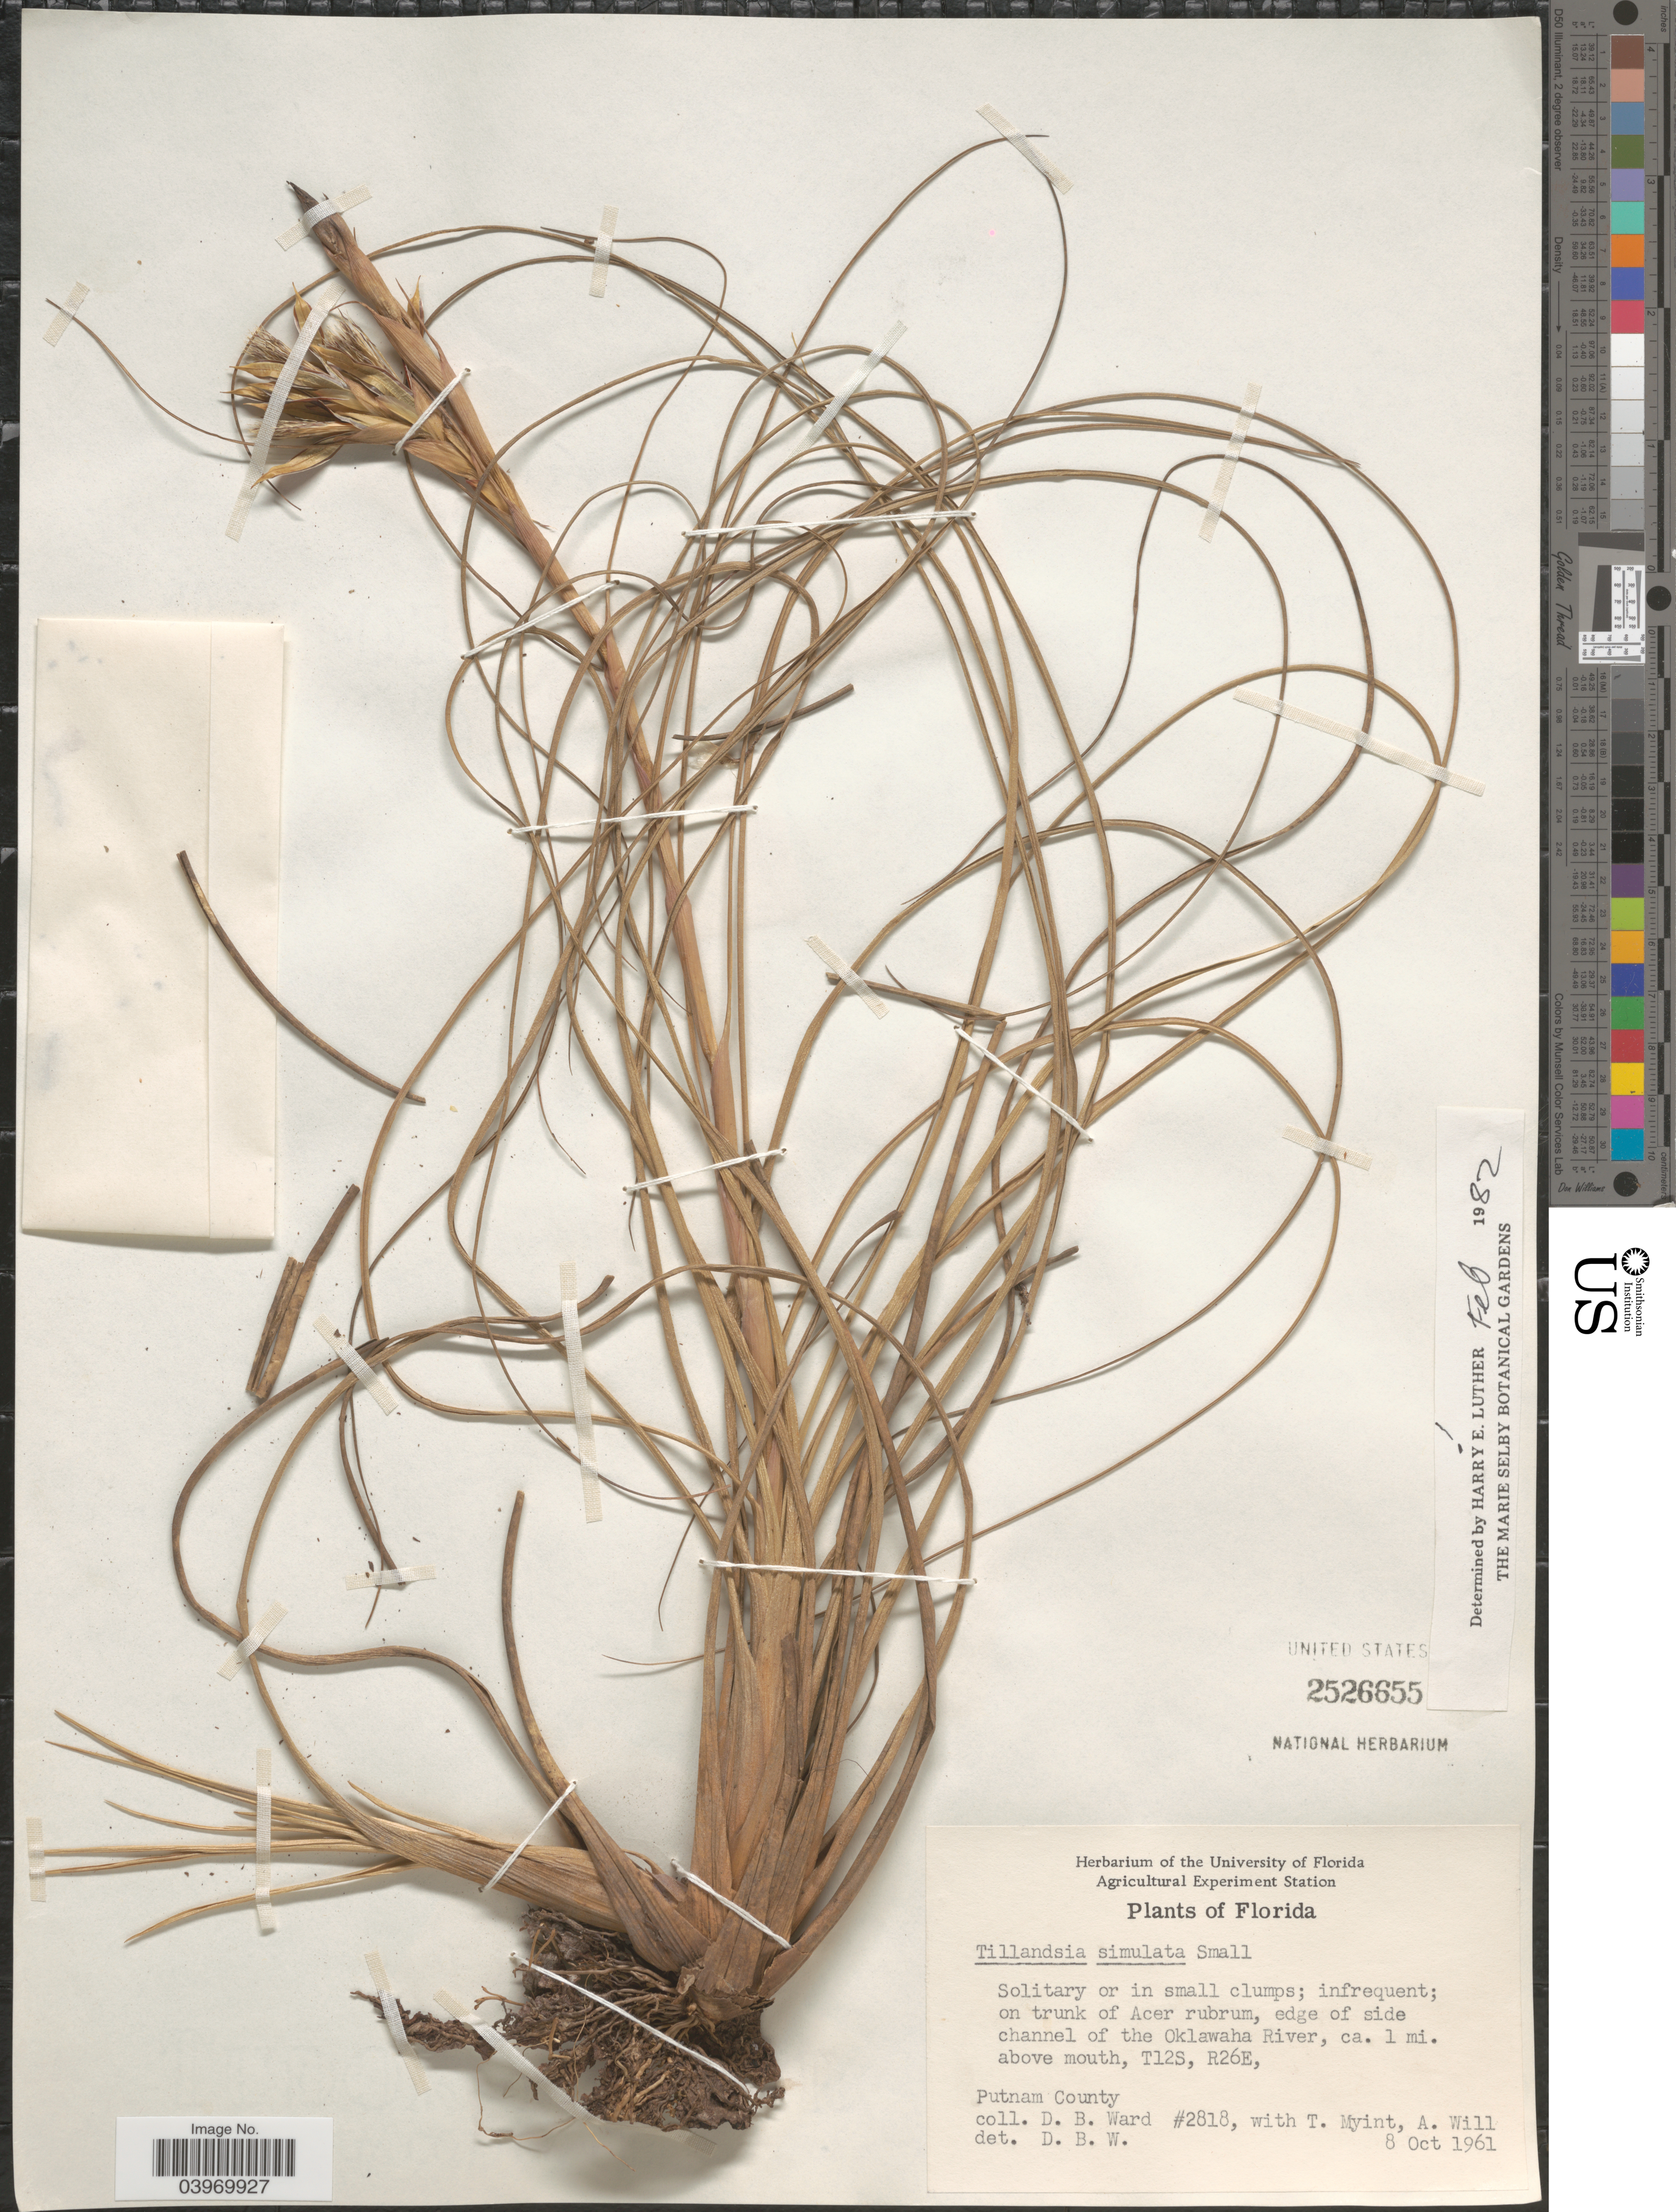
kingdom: Plantae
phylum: Tracheophyta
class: Liliopsida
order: Poales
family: Bromeliaceae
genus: Tillandsia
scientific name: Tillandsia simulata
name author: Small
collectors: D. B. Ward, T. Myint & A. Will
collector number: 2818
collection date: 1961-10-08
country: United States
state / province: Florida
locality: On trunk of Acer rubrum, edge of side channel of the Oklawaha River, ca. 1 mi. above mouth, T12S, R26E, Putnam County.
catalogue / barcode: US 2526655